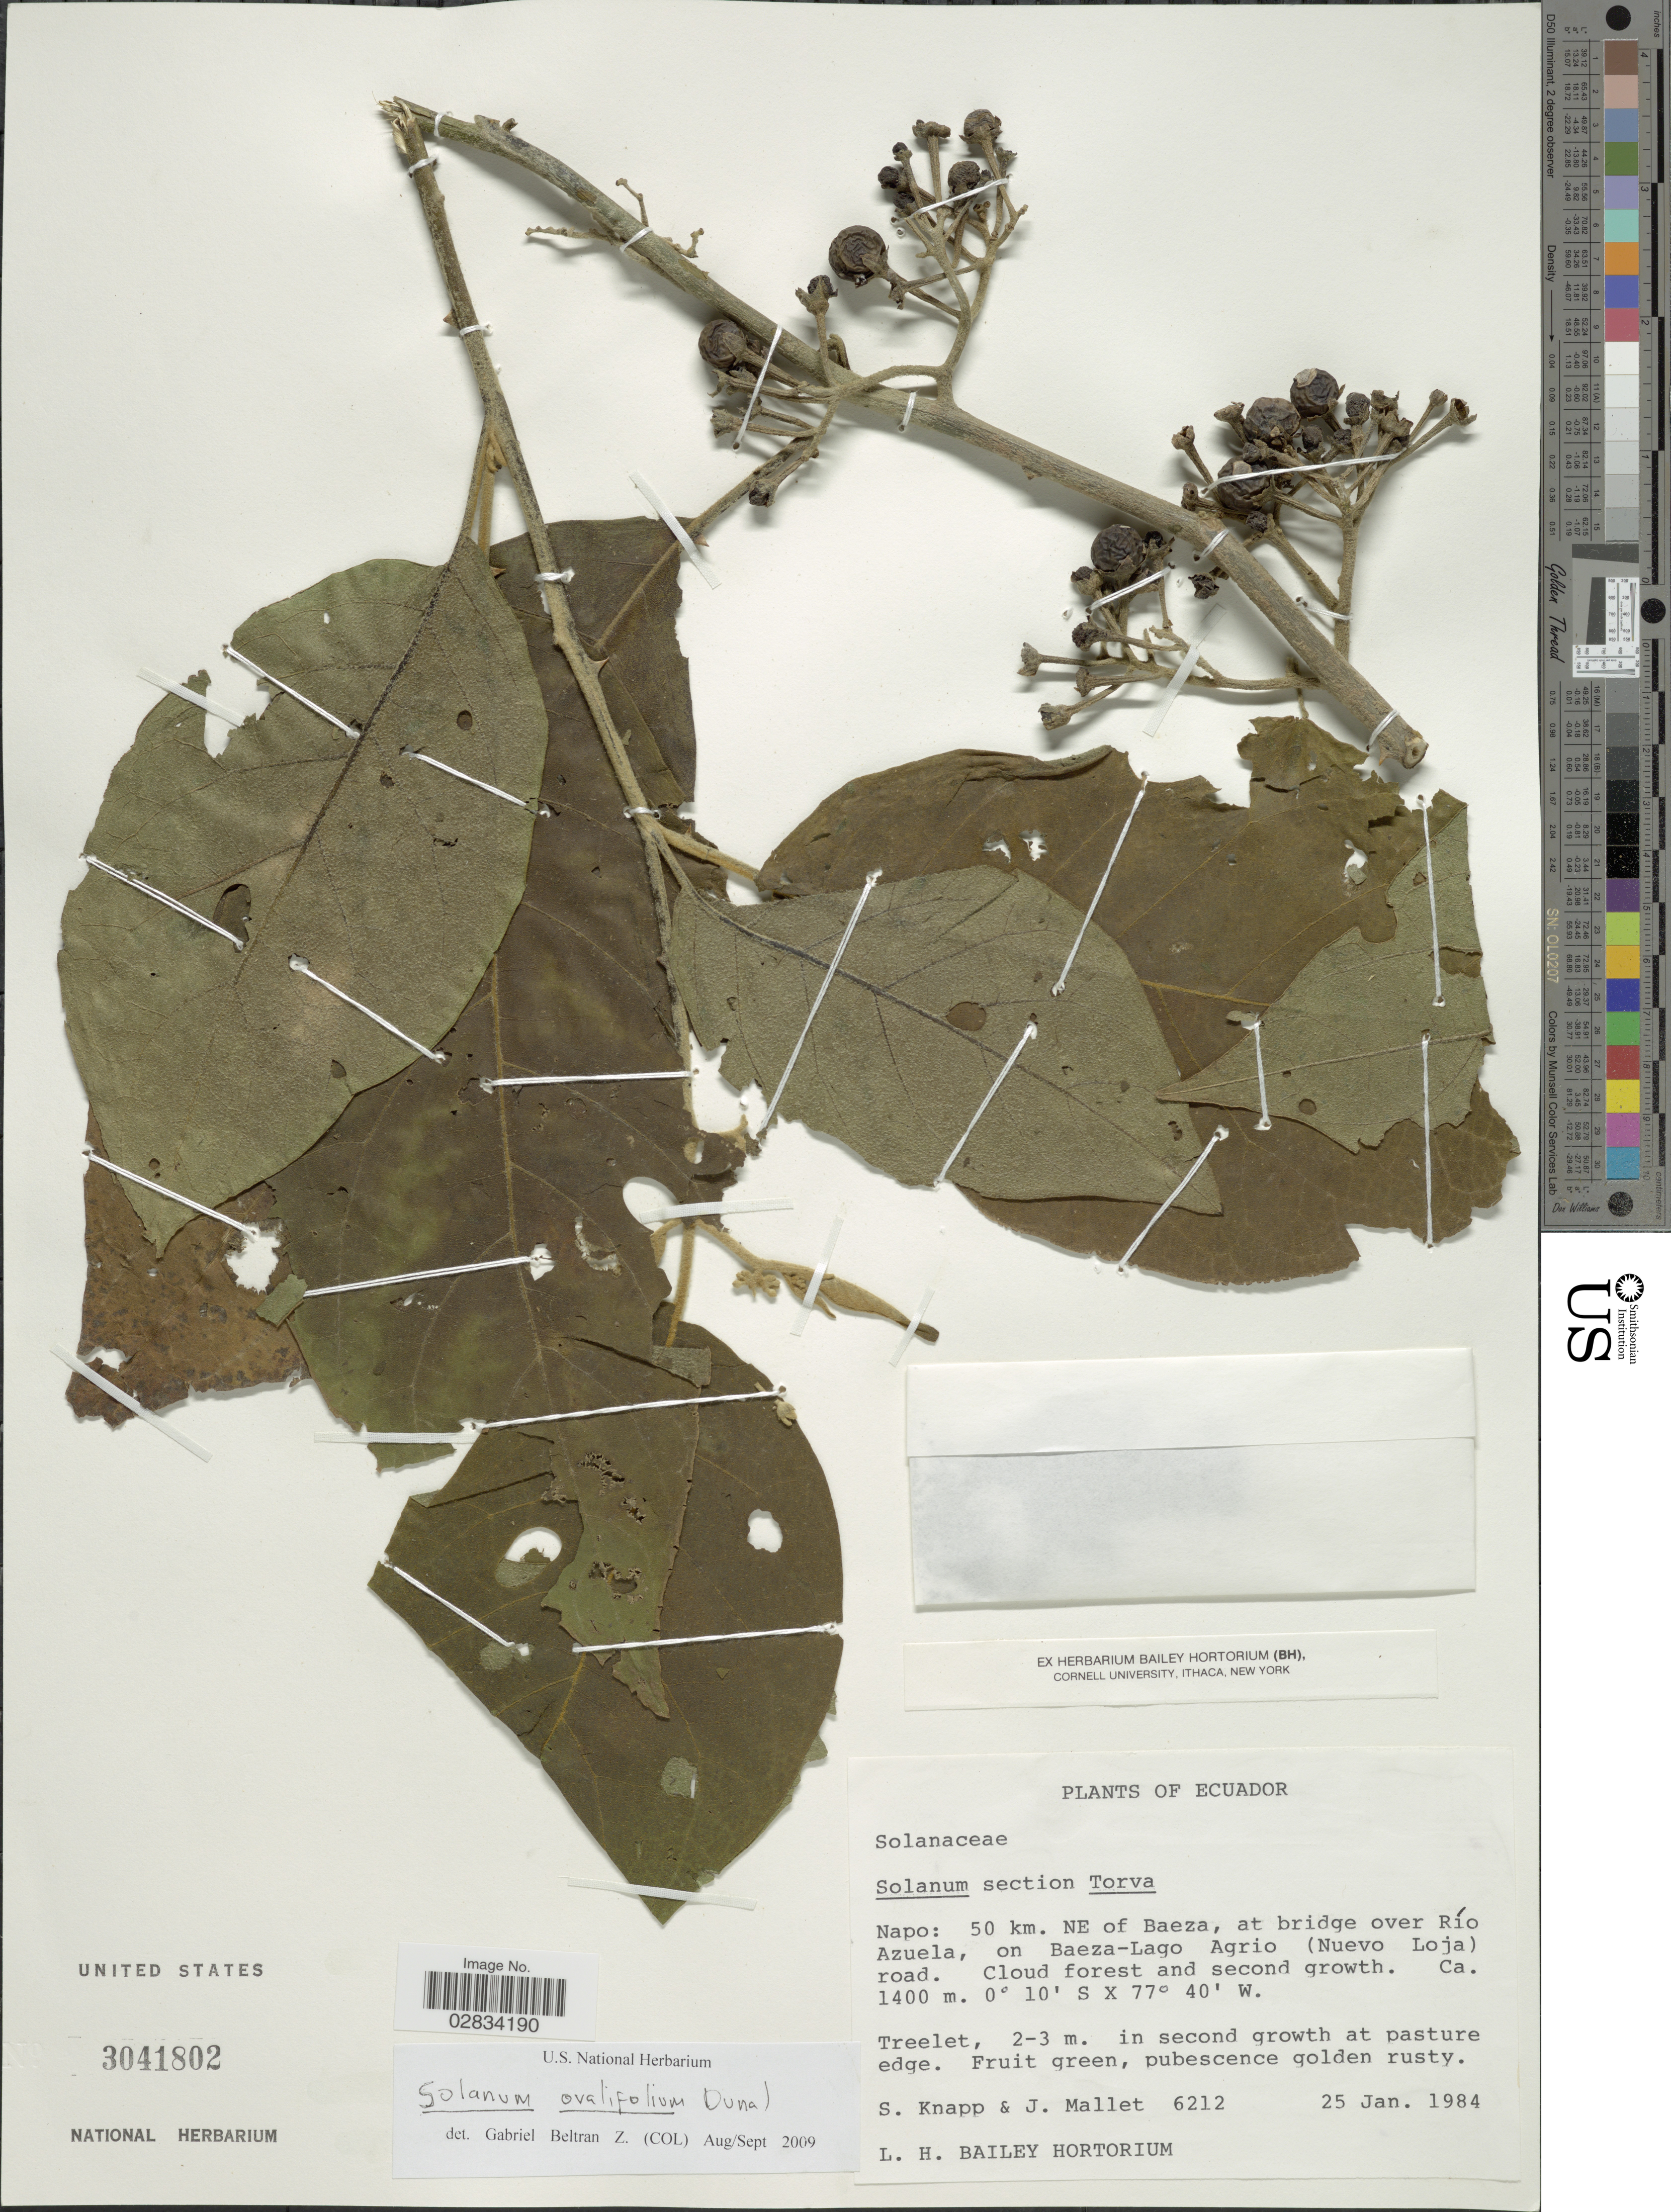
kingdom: Plantae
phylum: Tracheophyta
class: Magnoliopsida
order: Solanales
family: Solanaceae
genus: Solanum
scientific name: Solanum ovalifolium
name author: Dunal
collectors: S. Knapp & J. Mallet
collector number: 6212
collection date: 1984-01-25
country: Ecuador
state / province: Napo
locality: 50 km. NE of Baeza, at bridge over Río Azuela, on Baeza-Lago Agrio (Nuevo Loja) road.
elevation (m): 1400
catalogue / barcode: US 3041802